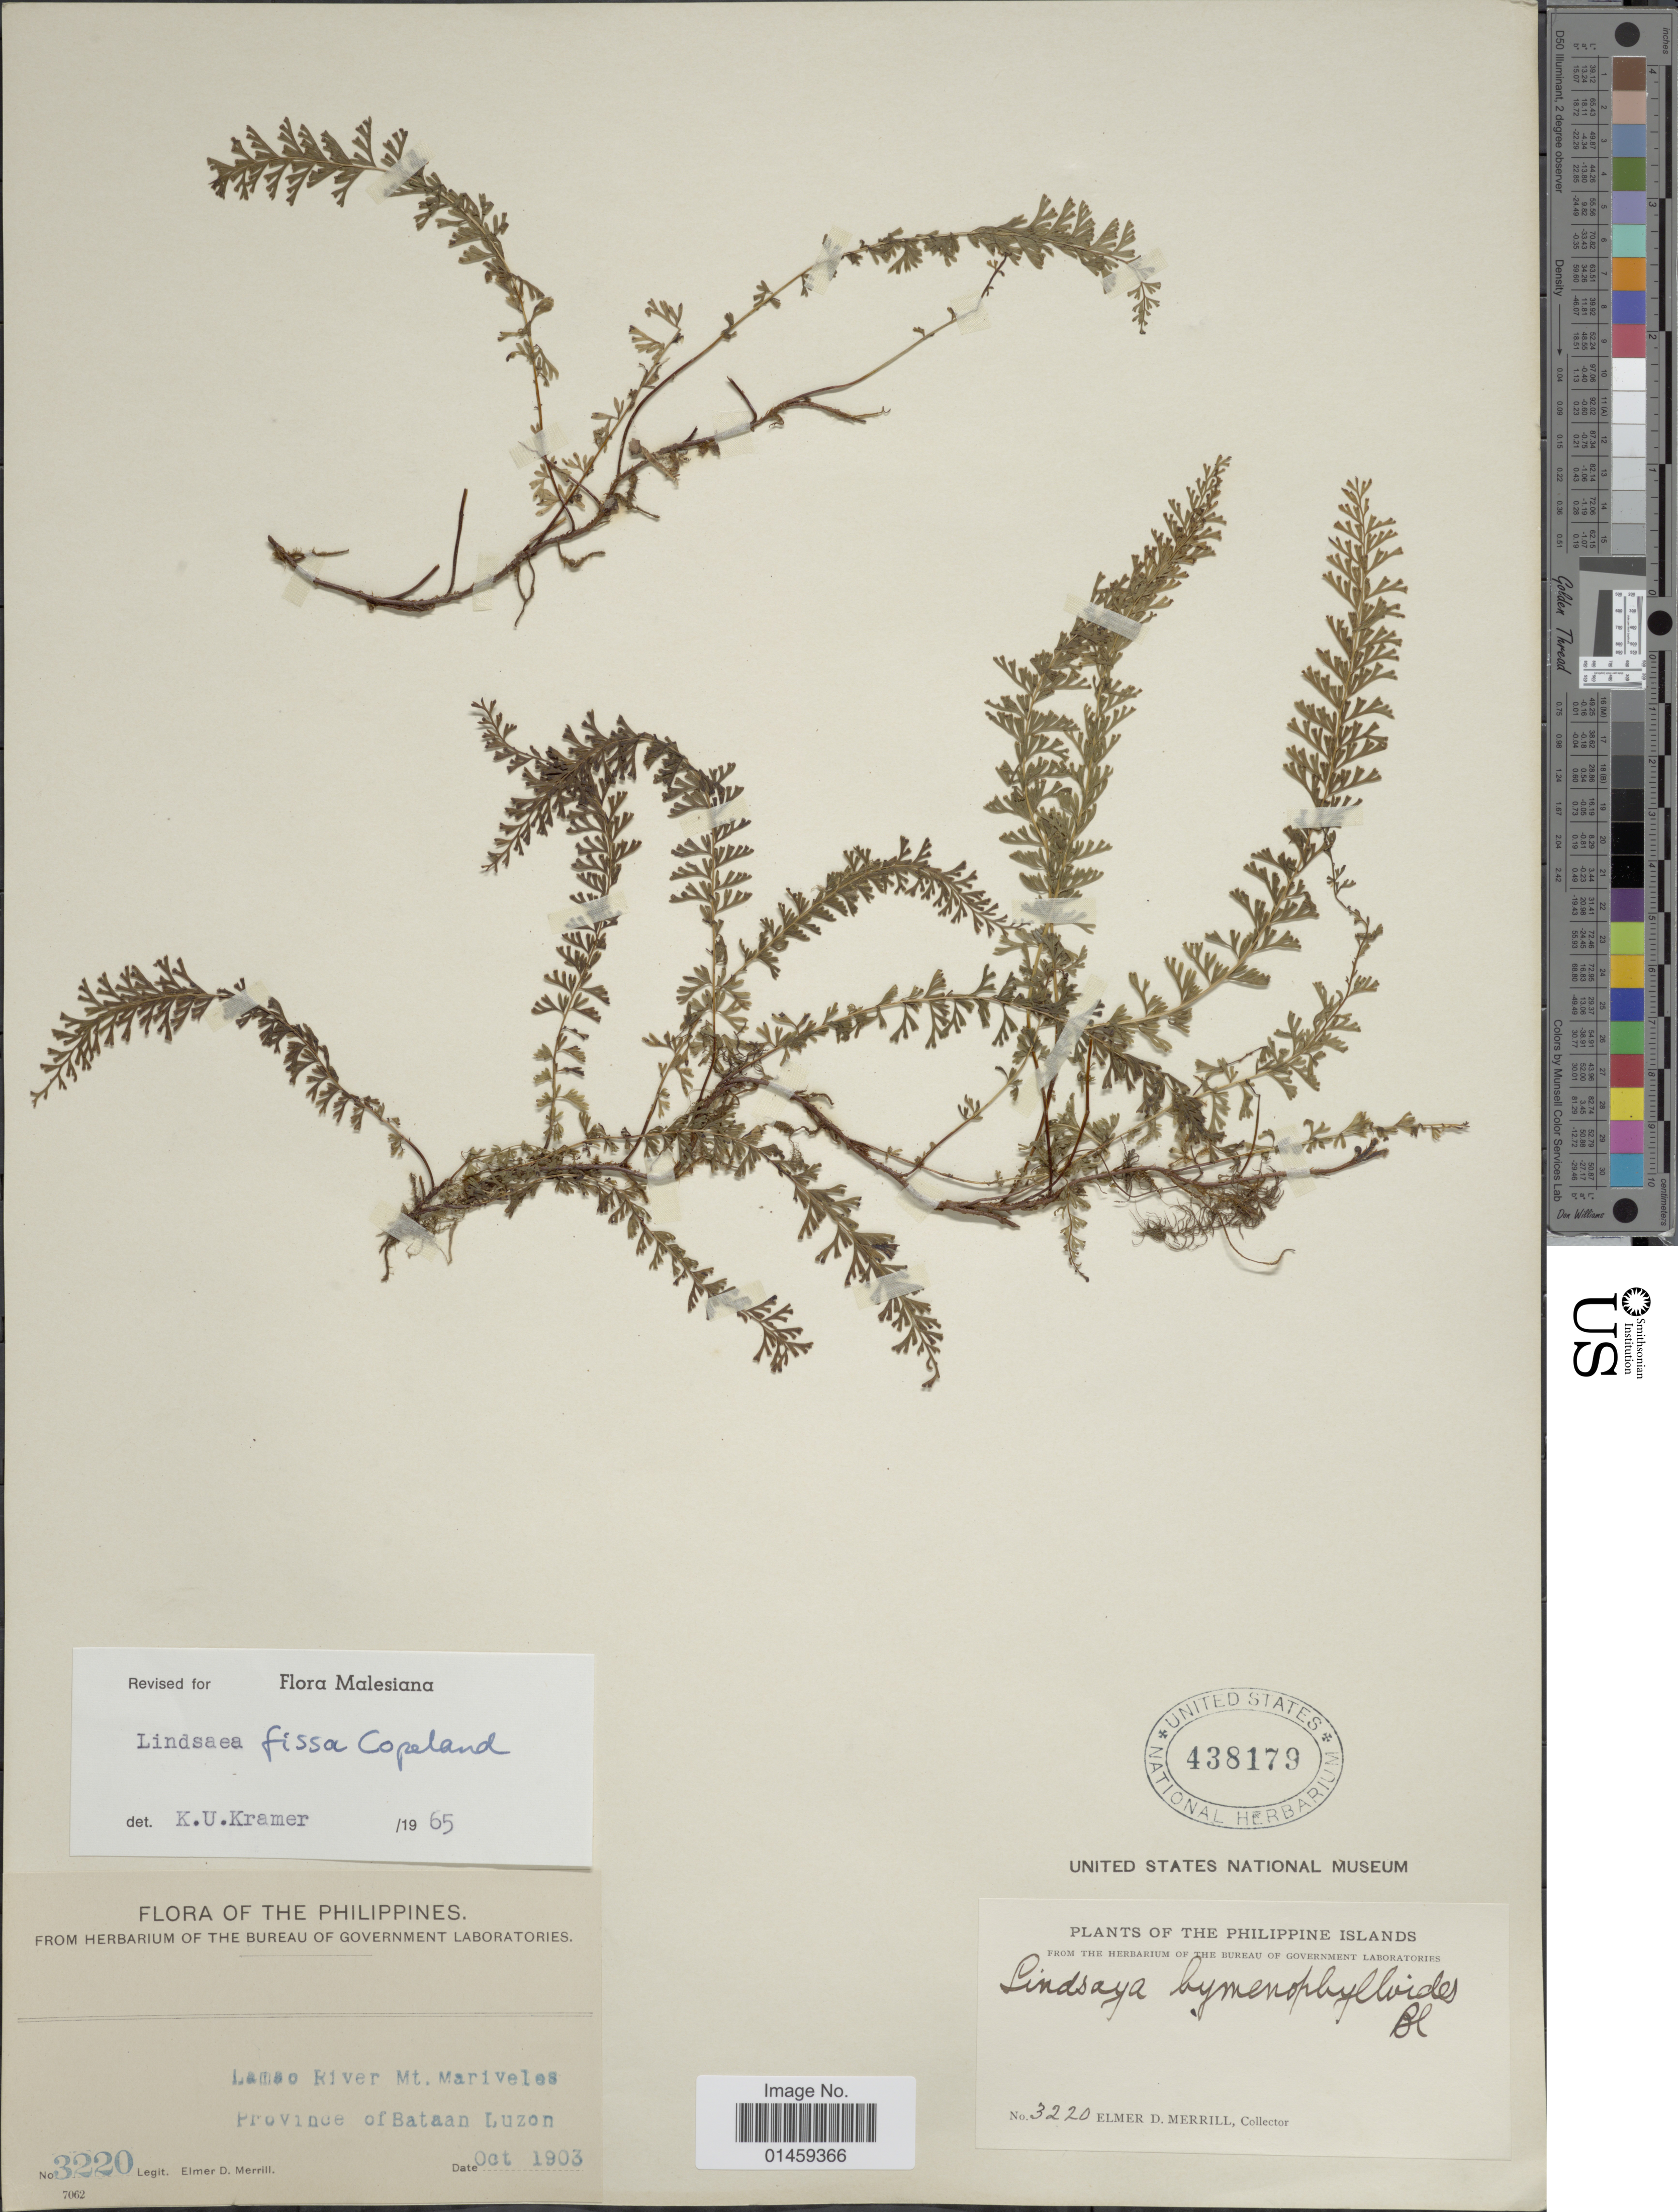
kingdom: Plantae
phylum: Tracheophyta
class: Polypodiopsida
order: Polypodiales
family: Lindsaeaceae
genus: Lindsaea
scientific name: Lindsaea fissa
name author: Copel.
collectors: E. D. Merrill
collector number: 3220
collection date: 1903-10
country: Philippines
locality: Lamao River Mt. Mariveles. Province of Bataan Luzon.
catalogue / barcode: US 438179